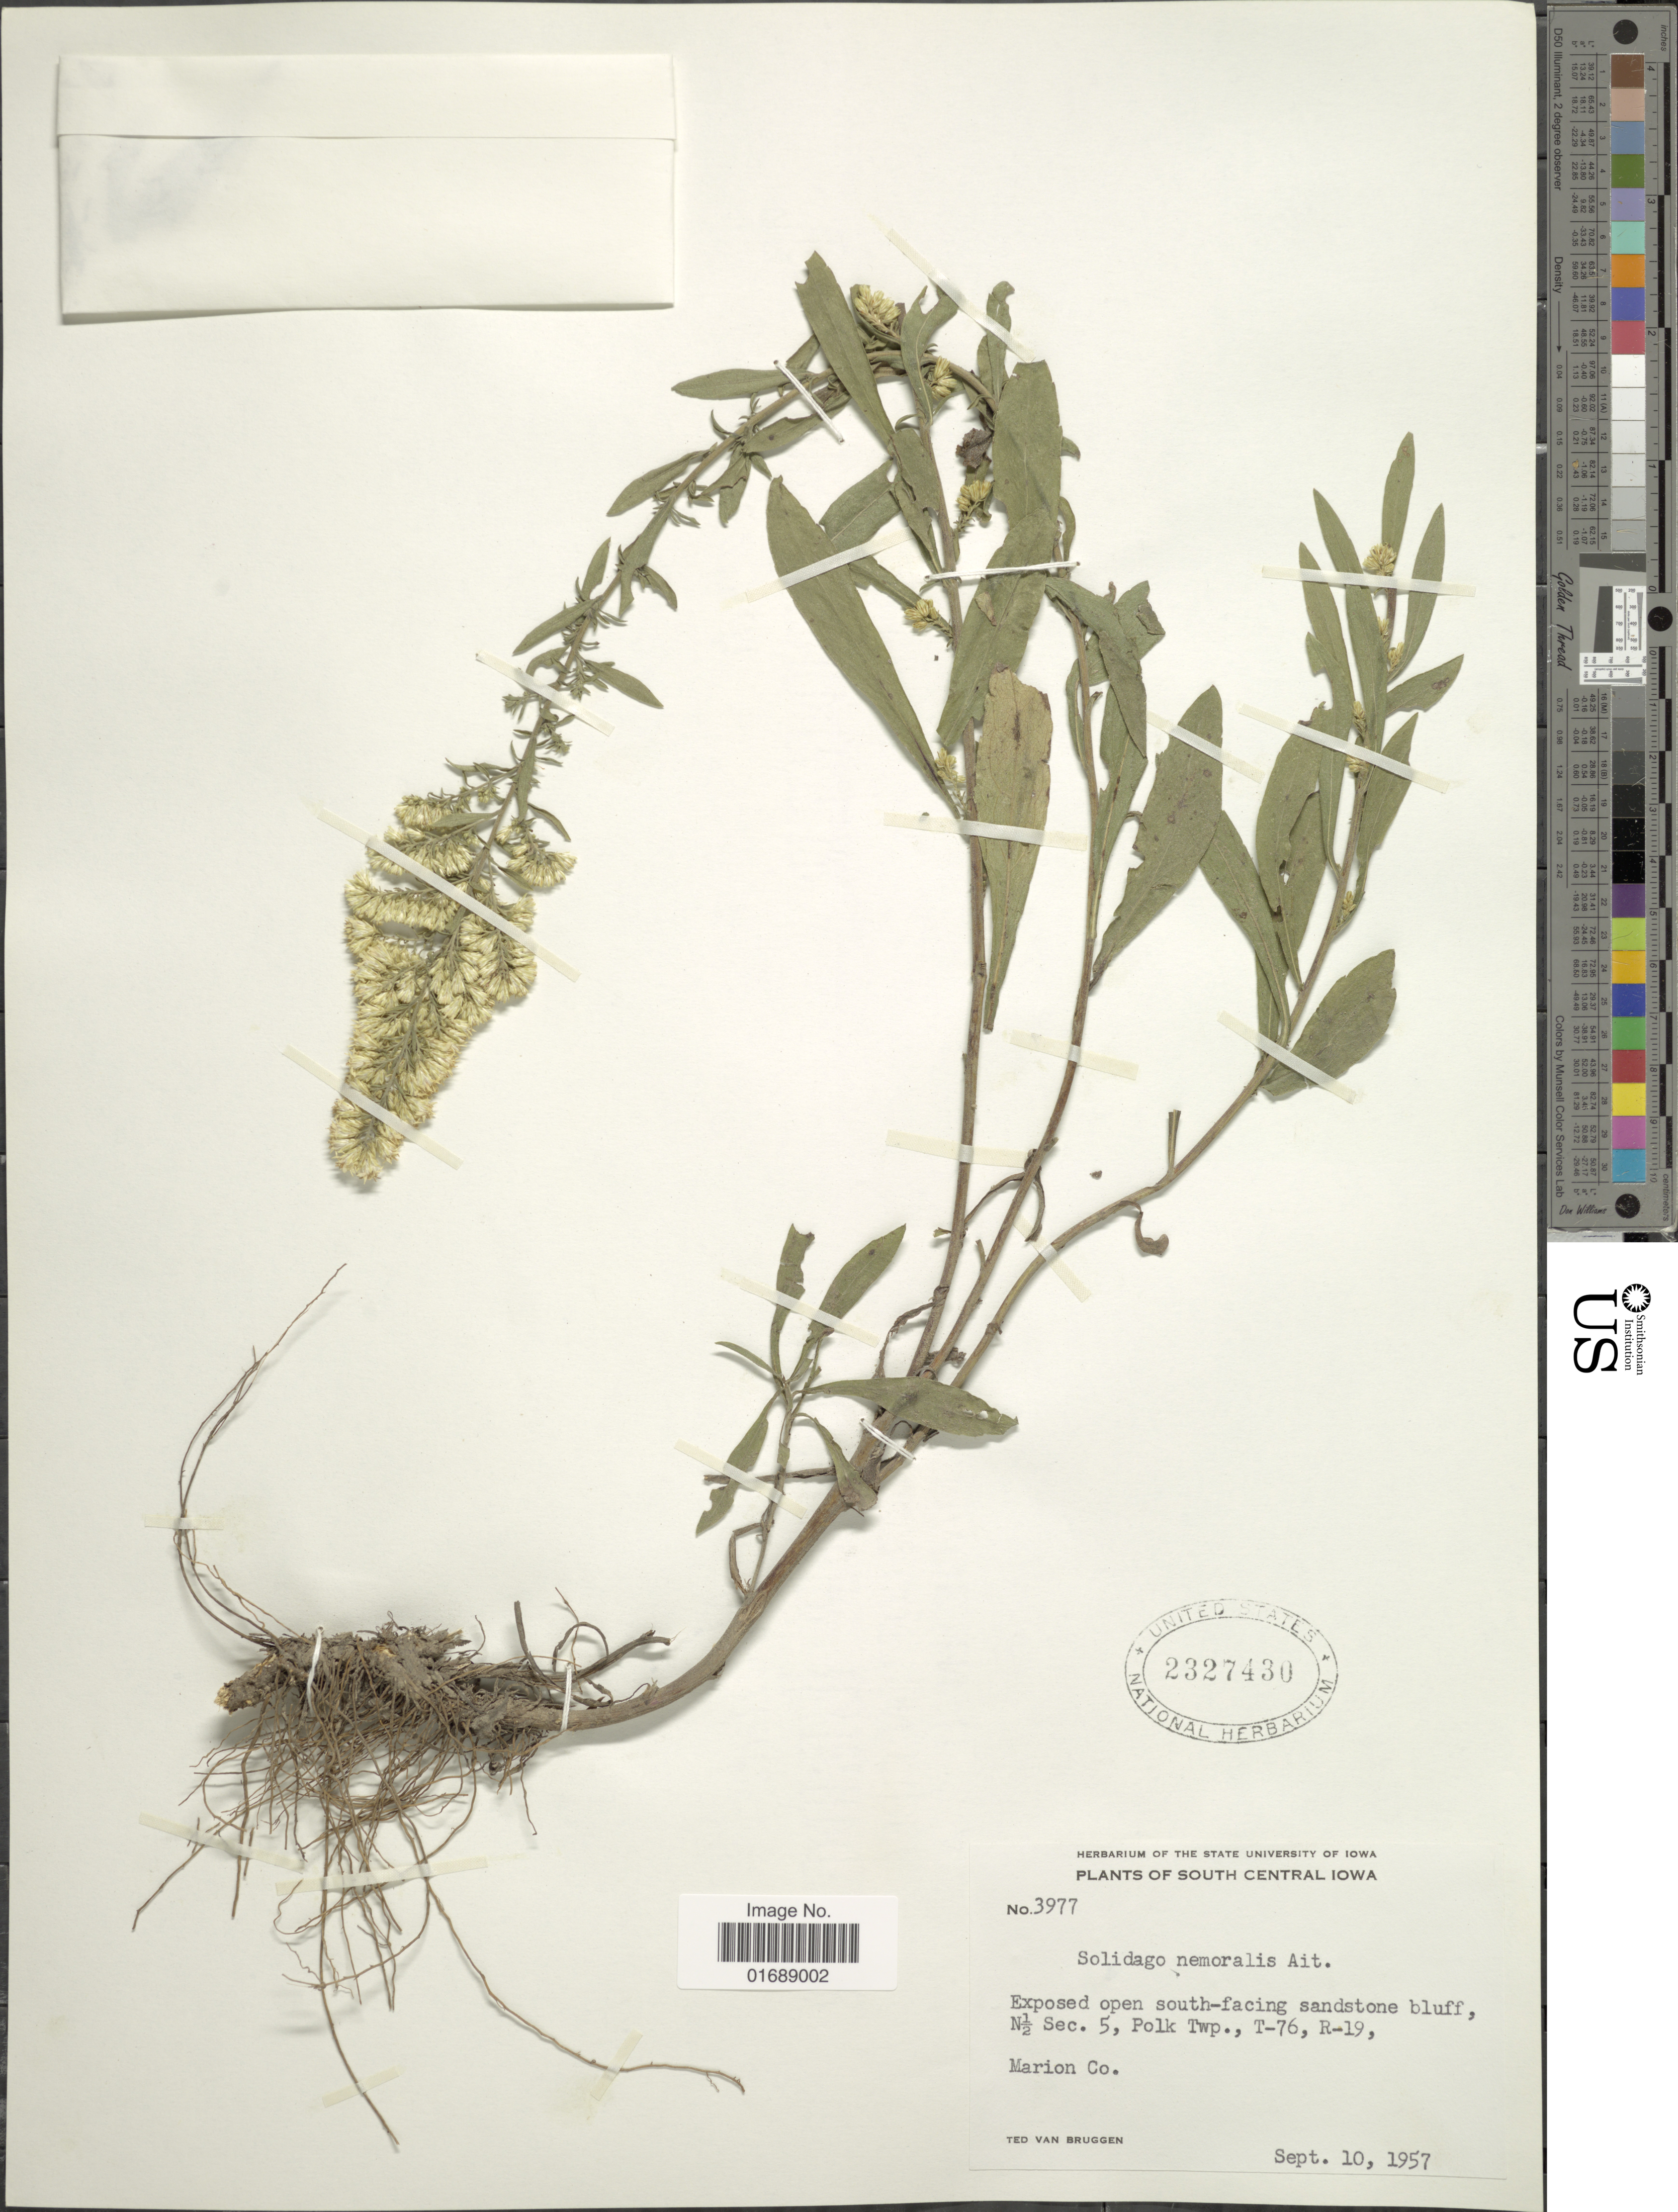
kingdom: Plantae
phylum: Tracheophyta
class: Magnoliopsida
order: Asterales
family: Asteraceae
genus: Solidago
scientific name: Solidago nemoralis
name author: Aiton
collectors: T. van Bruggen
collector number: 3977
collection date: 1957-09-10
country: United States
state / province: Iowa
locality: Central Iowa, N ½ sec. 5, Polk Twp., T-76, R-19, Marion Co.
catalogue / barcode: US 2327430